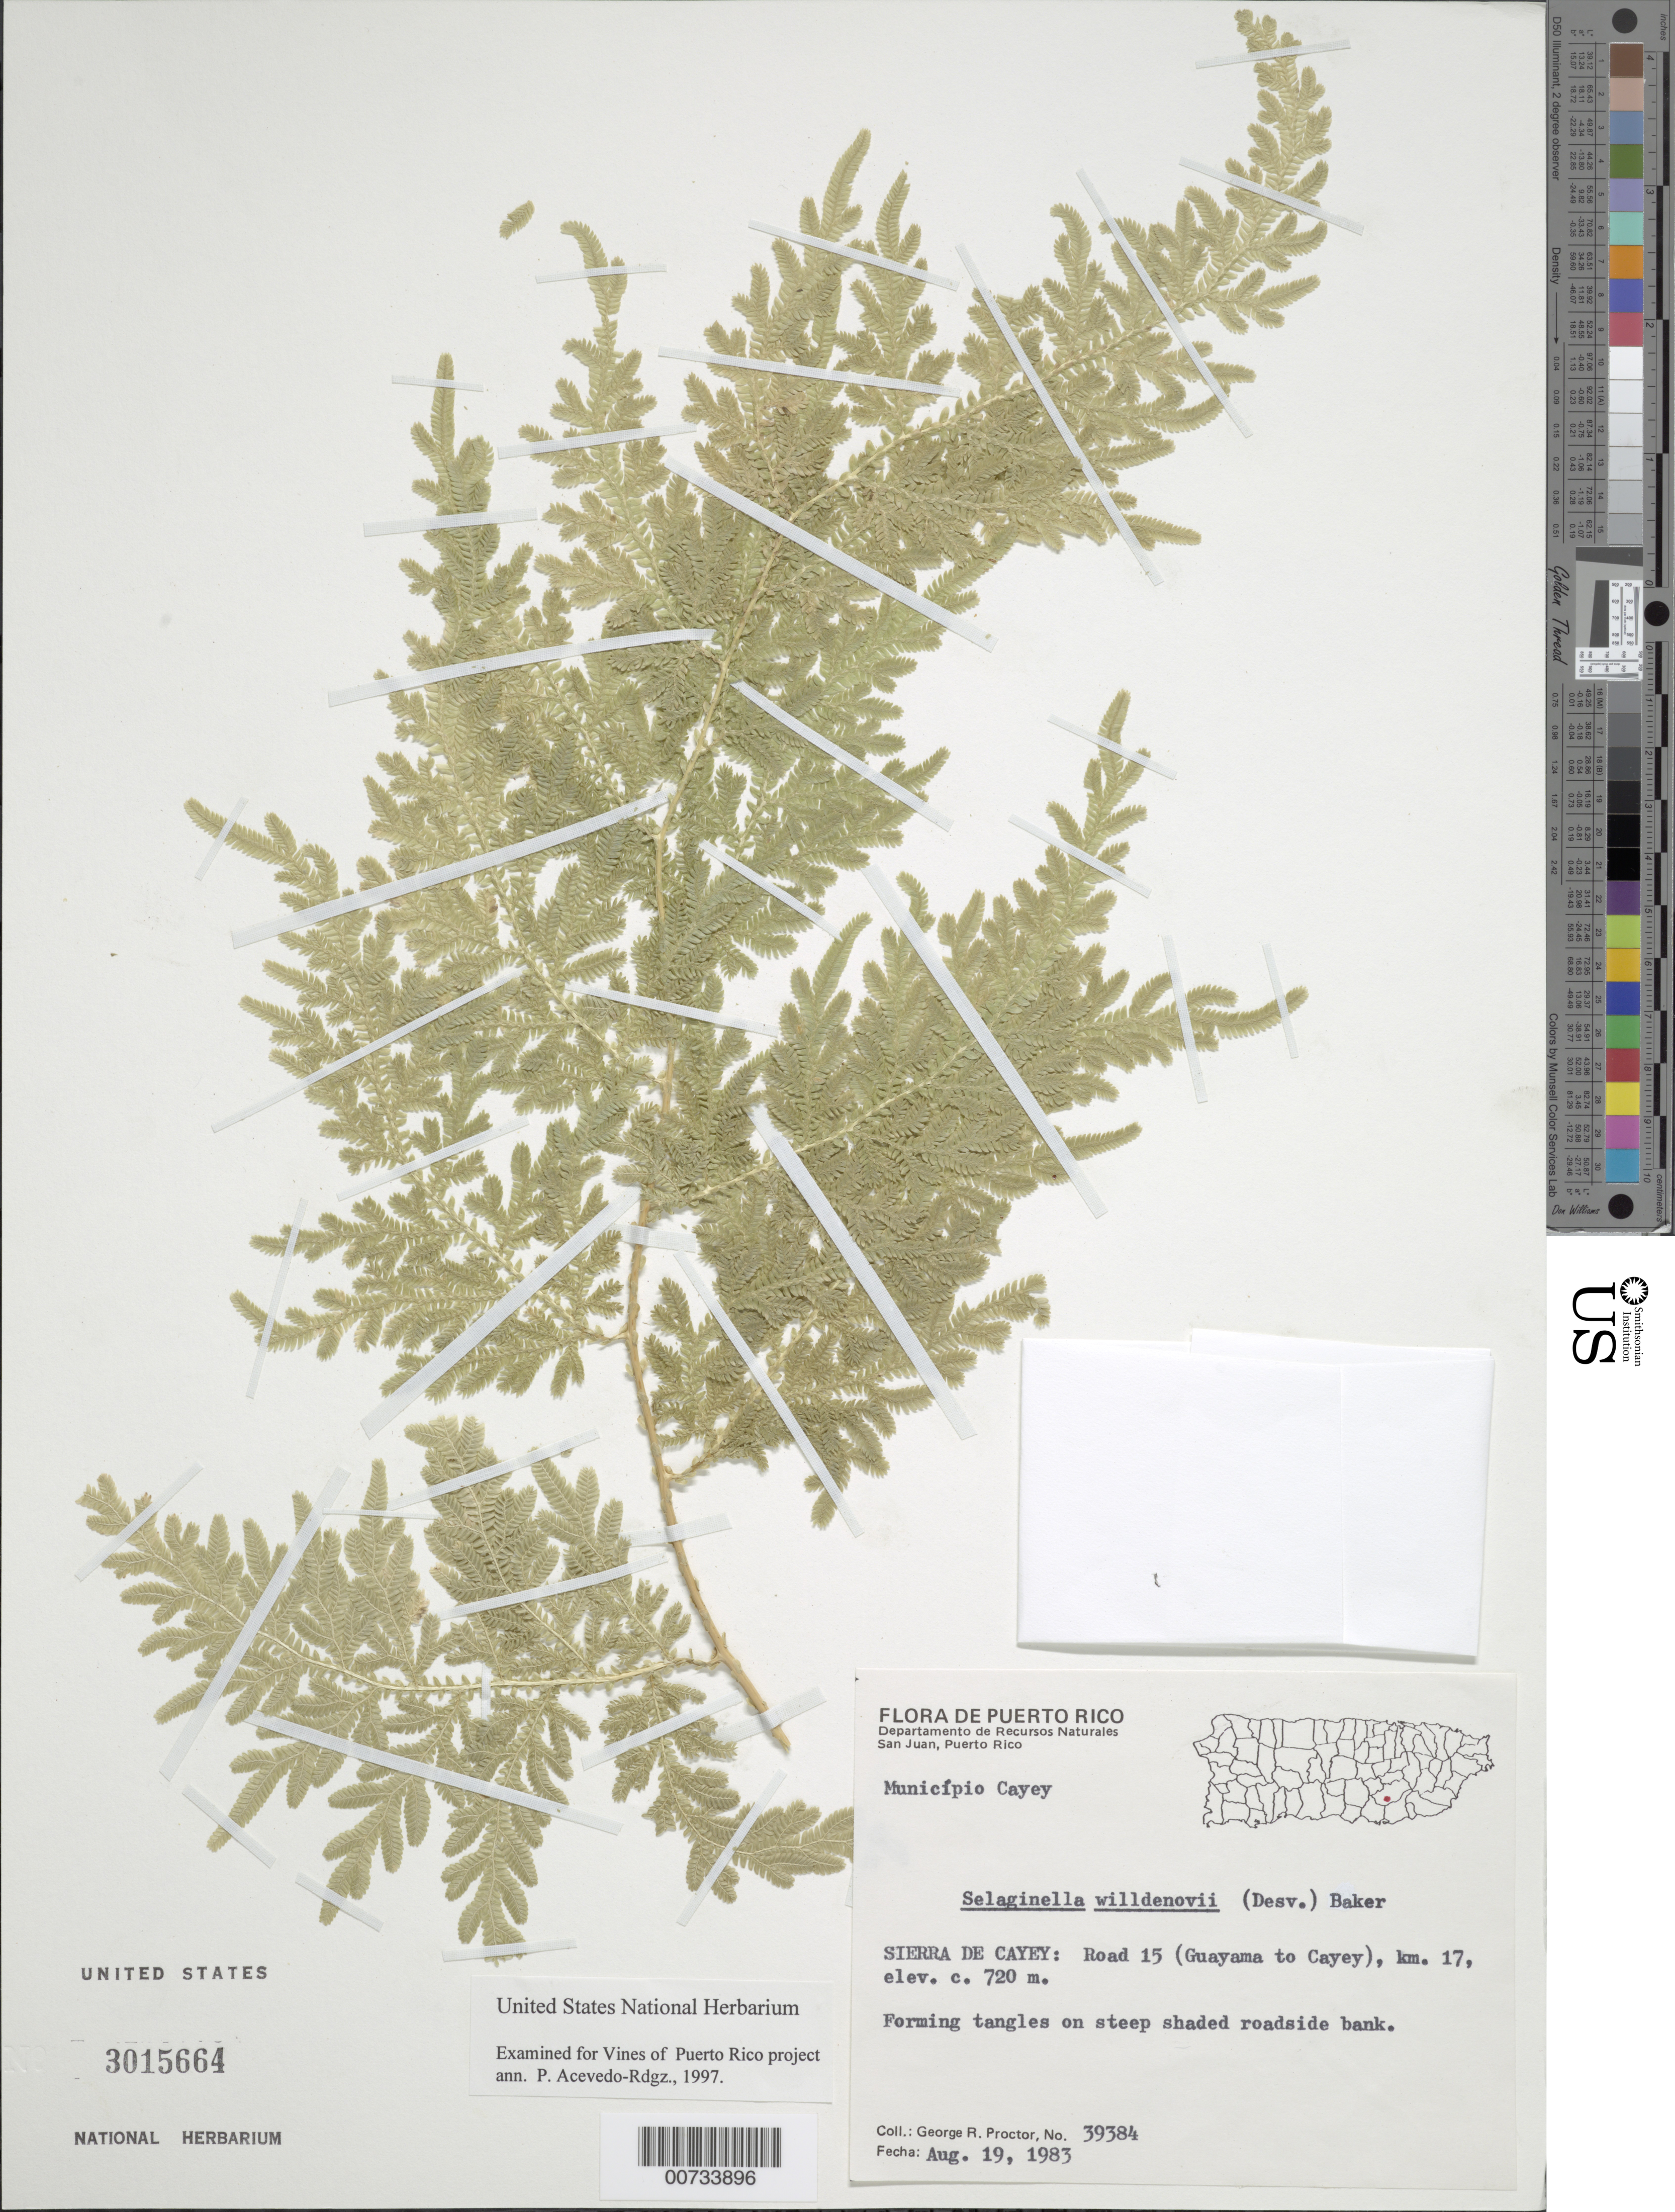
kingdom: Plantae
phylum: Tracheophyta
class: Lycopodiopsida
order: Selaginellales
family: Selaginellaceae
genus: Selaginella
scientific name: Selaginella willdenowii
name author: (Desv. ex Poir.) Baker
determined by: Acevedo-Rodríguez, P., (BOT), Smithsonian Institution - National Museum of Natural History (UNITED STATES)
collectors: G. R. Proctor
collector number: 39384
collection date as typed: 19 Aug 1983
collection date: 1983-08-19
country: Puerto Rico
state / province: Cayey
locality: Sierra de Cayey: Road 15 (Guayama to Cayey), km 17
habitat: Steep shaded roadside bank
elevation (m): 720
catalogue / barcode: US 3015664